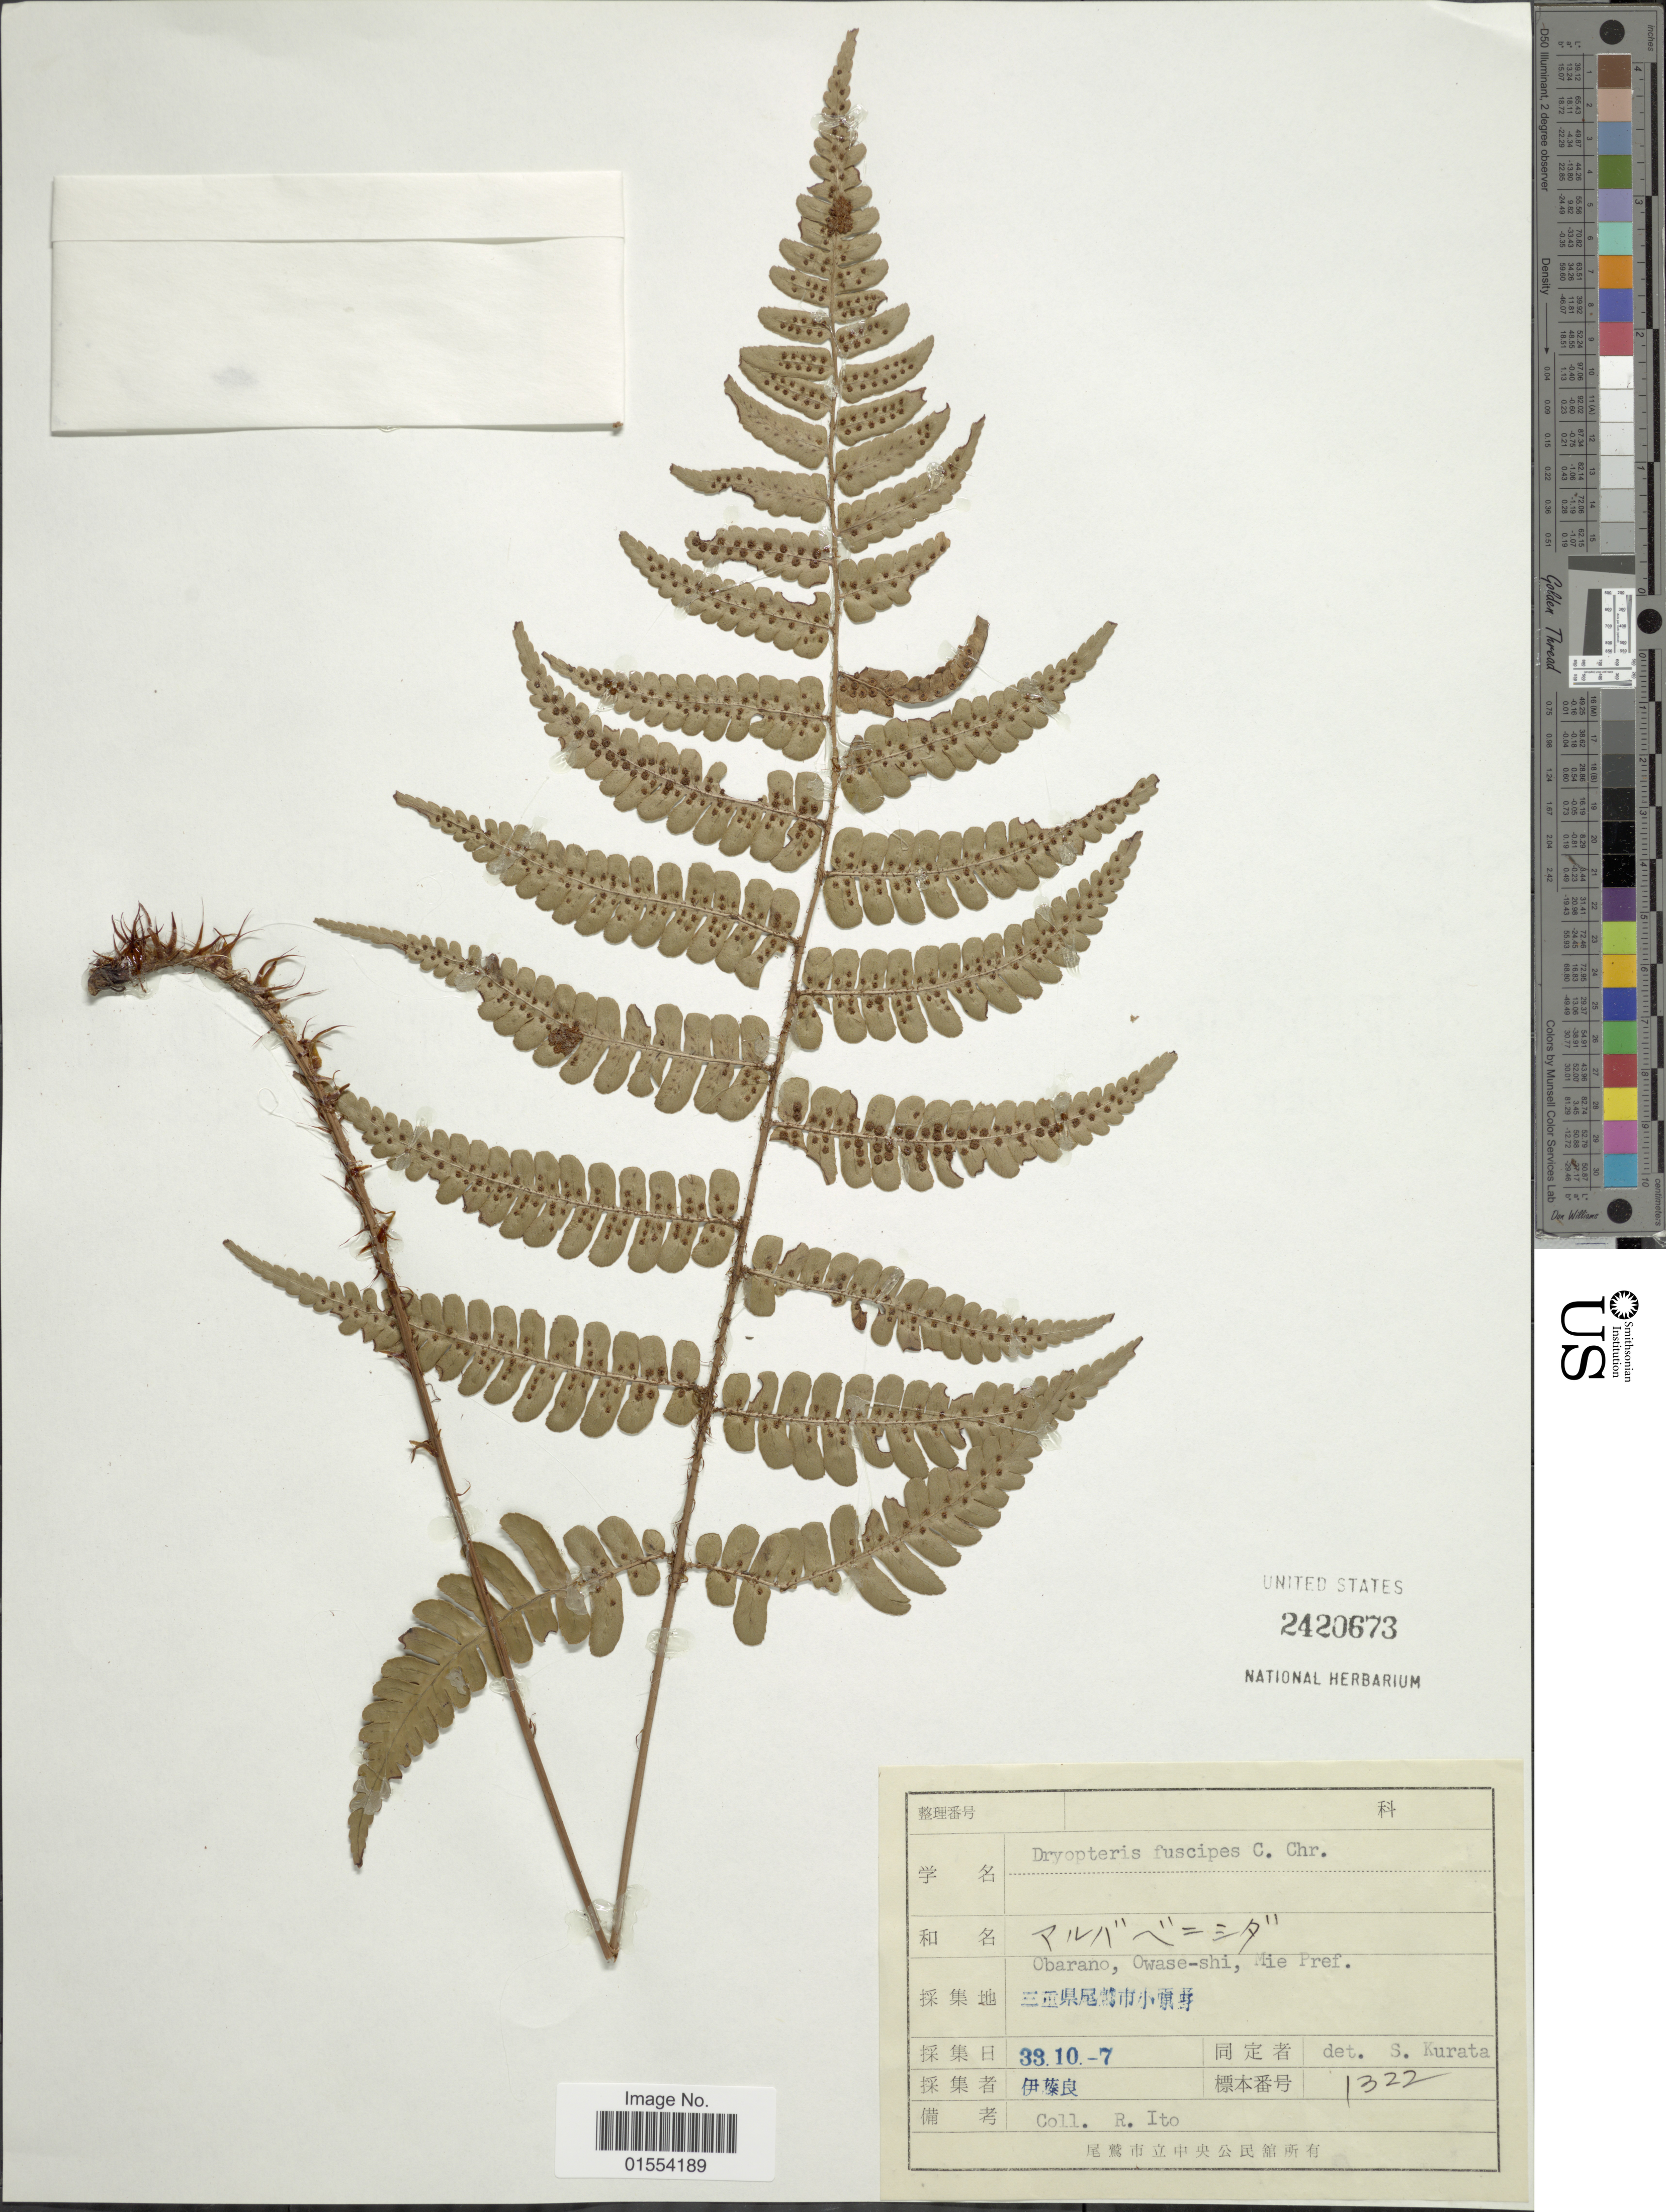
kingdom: Plantae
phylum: Tracheophyta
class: Polypodiopsida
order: Polypodiales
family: Dryopteridaceae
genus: Dryopteris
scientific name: Dryopteris fuscipes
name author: C. Chr.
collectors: R. Ito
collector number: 1322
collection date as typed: Transcribed d/m/y: 7/10/33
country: Japan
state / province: Mie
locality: Obarano, Owase-shi, Mie Pref.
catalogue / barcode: US 2420673